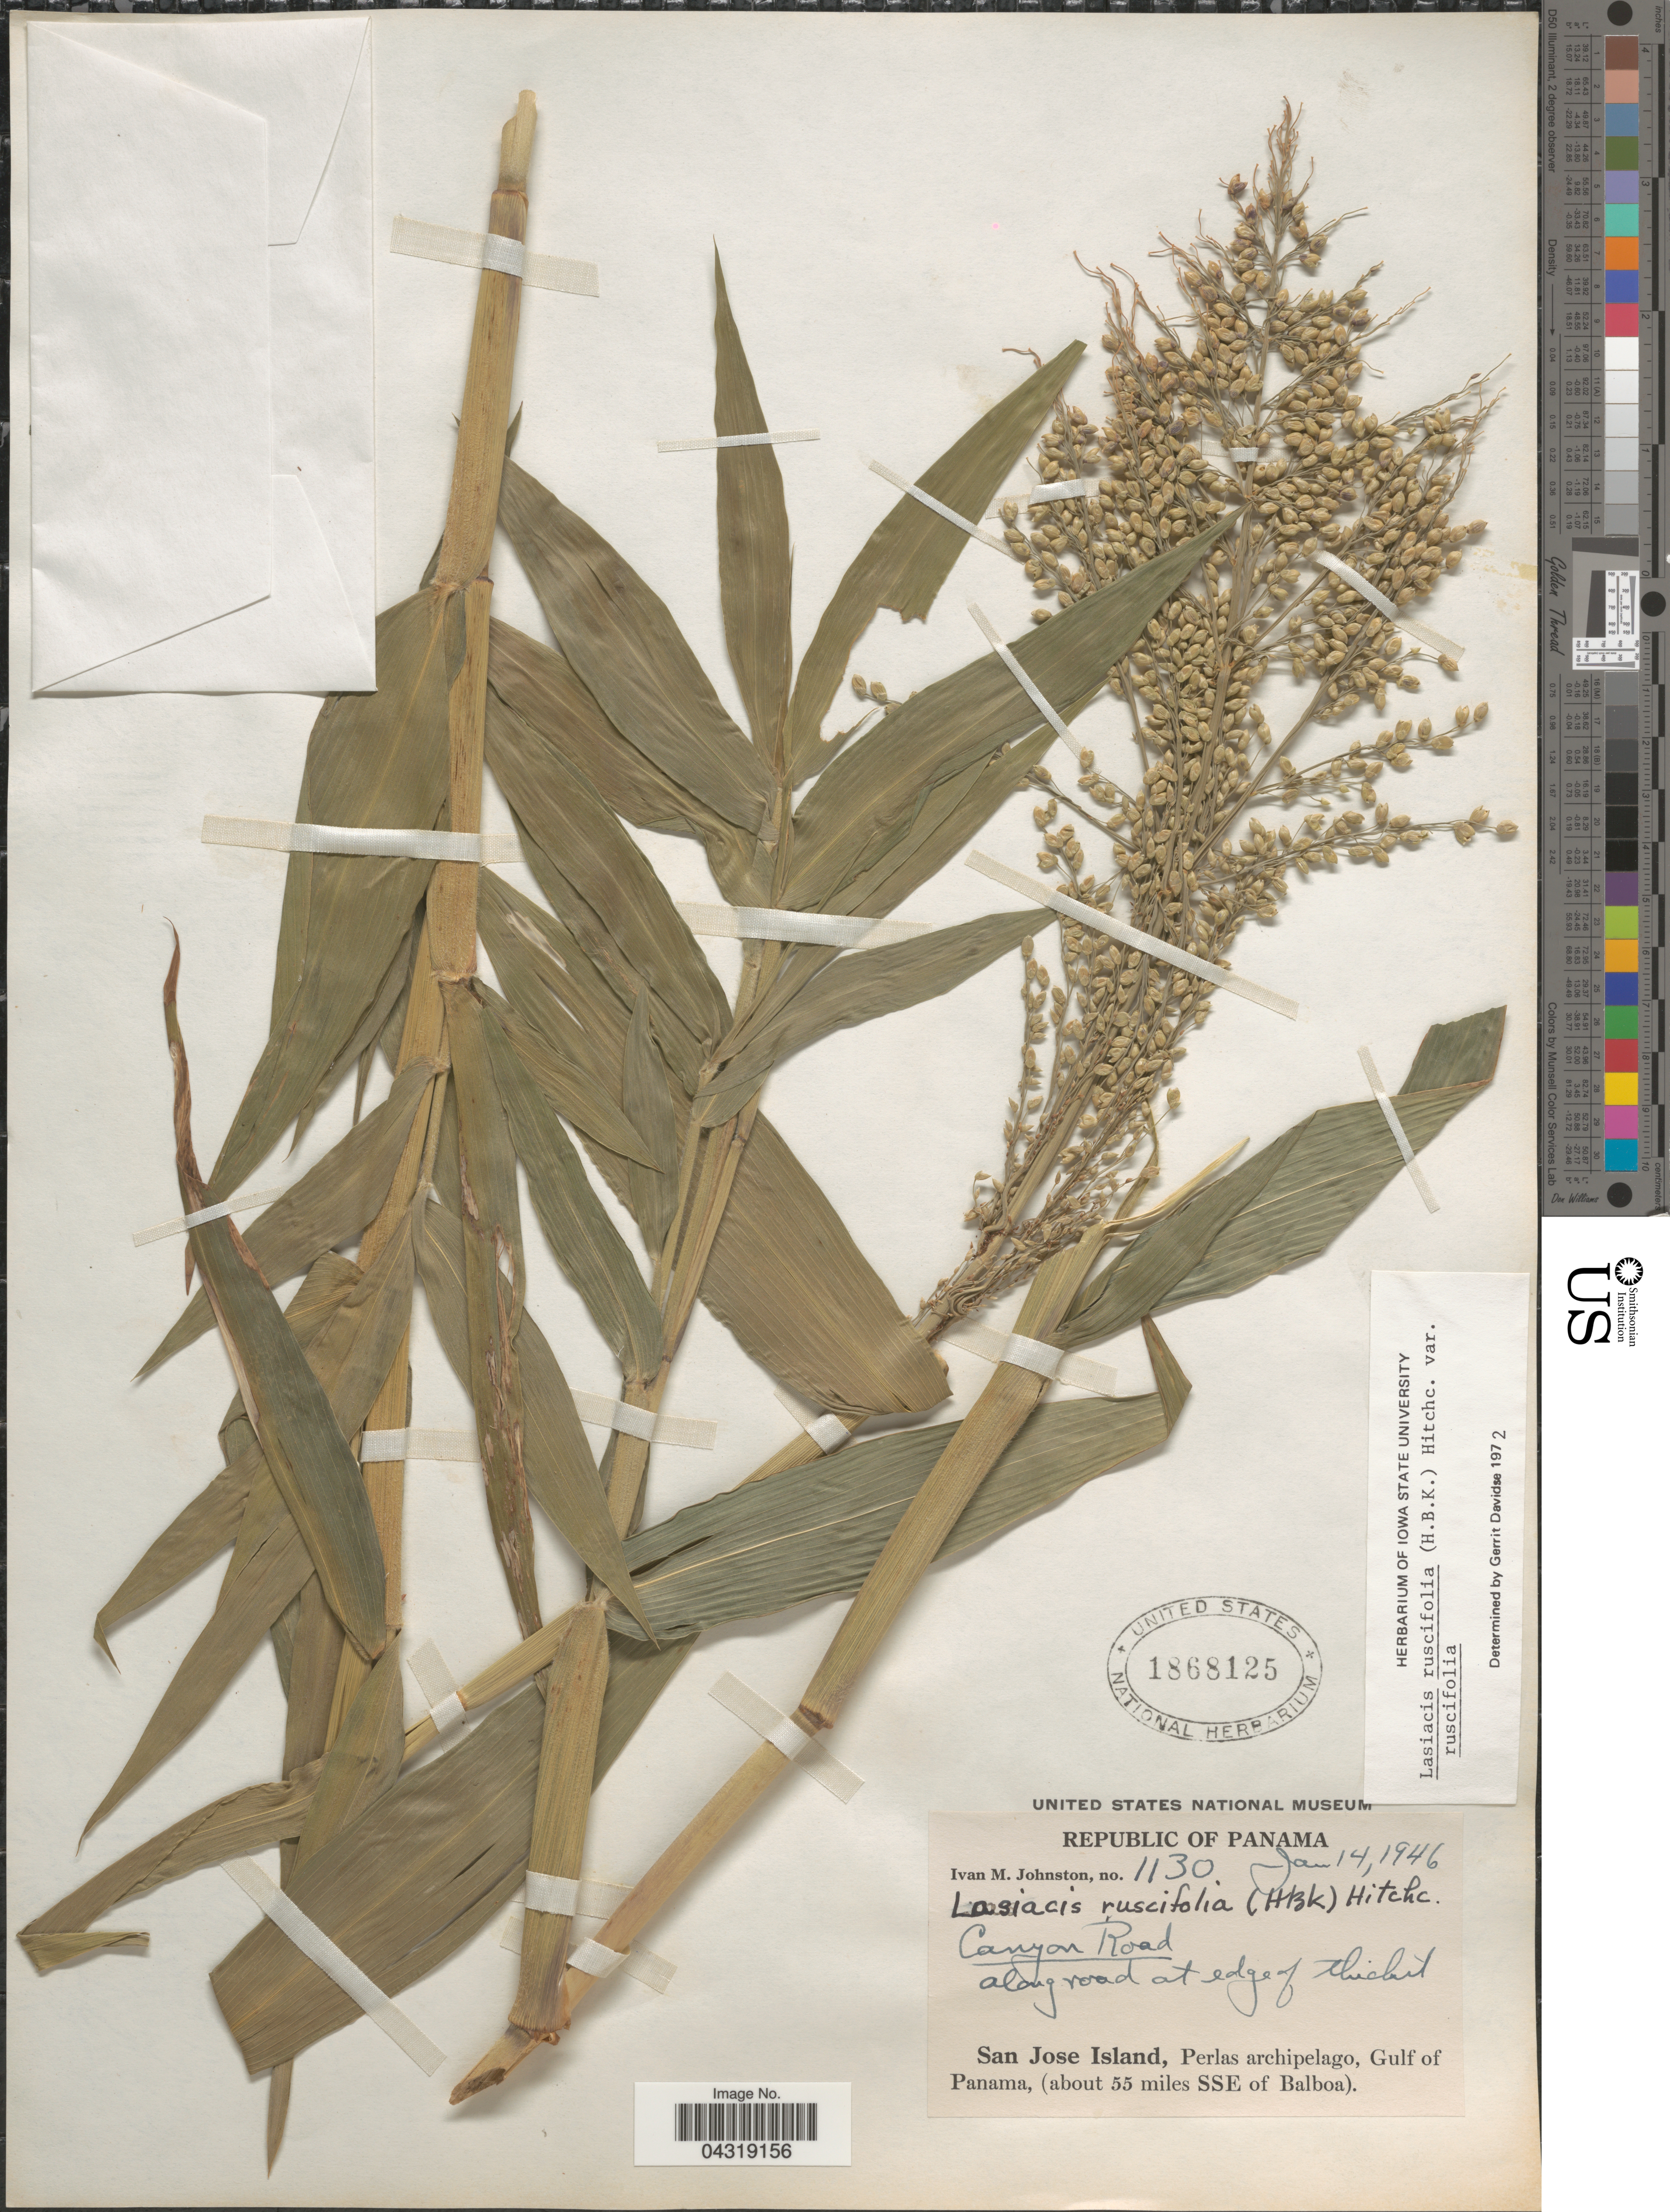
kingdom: Plantae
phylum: Tracheophyta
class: Liliopsida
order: Poales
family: Poaceae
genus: Lasiacis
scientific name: Lasiacis ruscifolia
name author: (Kunth) Hitchc.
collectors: I.M. Johnston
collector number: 1130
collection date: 1946-01-14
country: Panama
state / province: Panamá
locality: Republic of Panama. San Jose Island, Perlas archipelago, Gulf of Panama, (about 55 miles SSE of Balboa).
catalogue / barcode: US 1868125